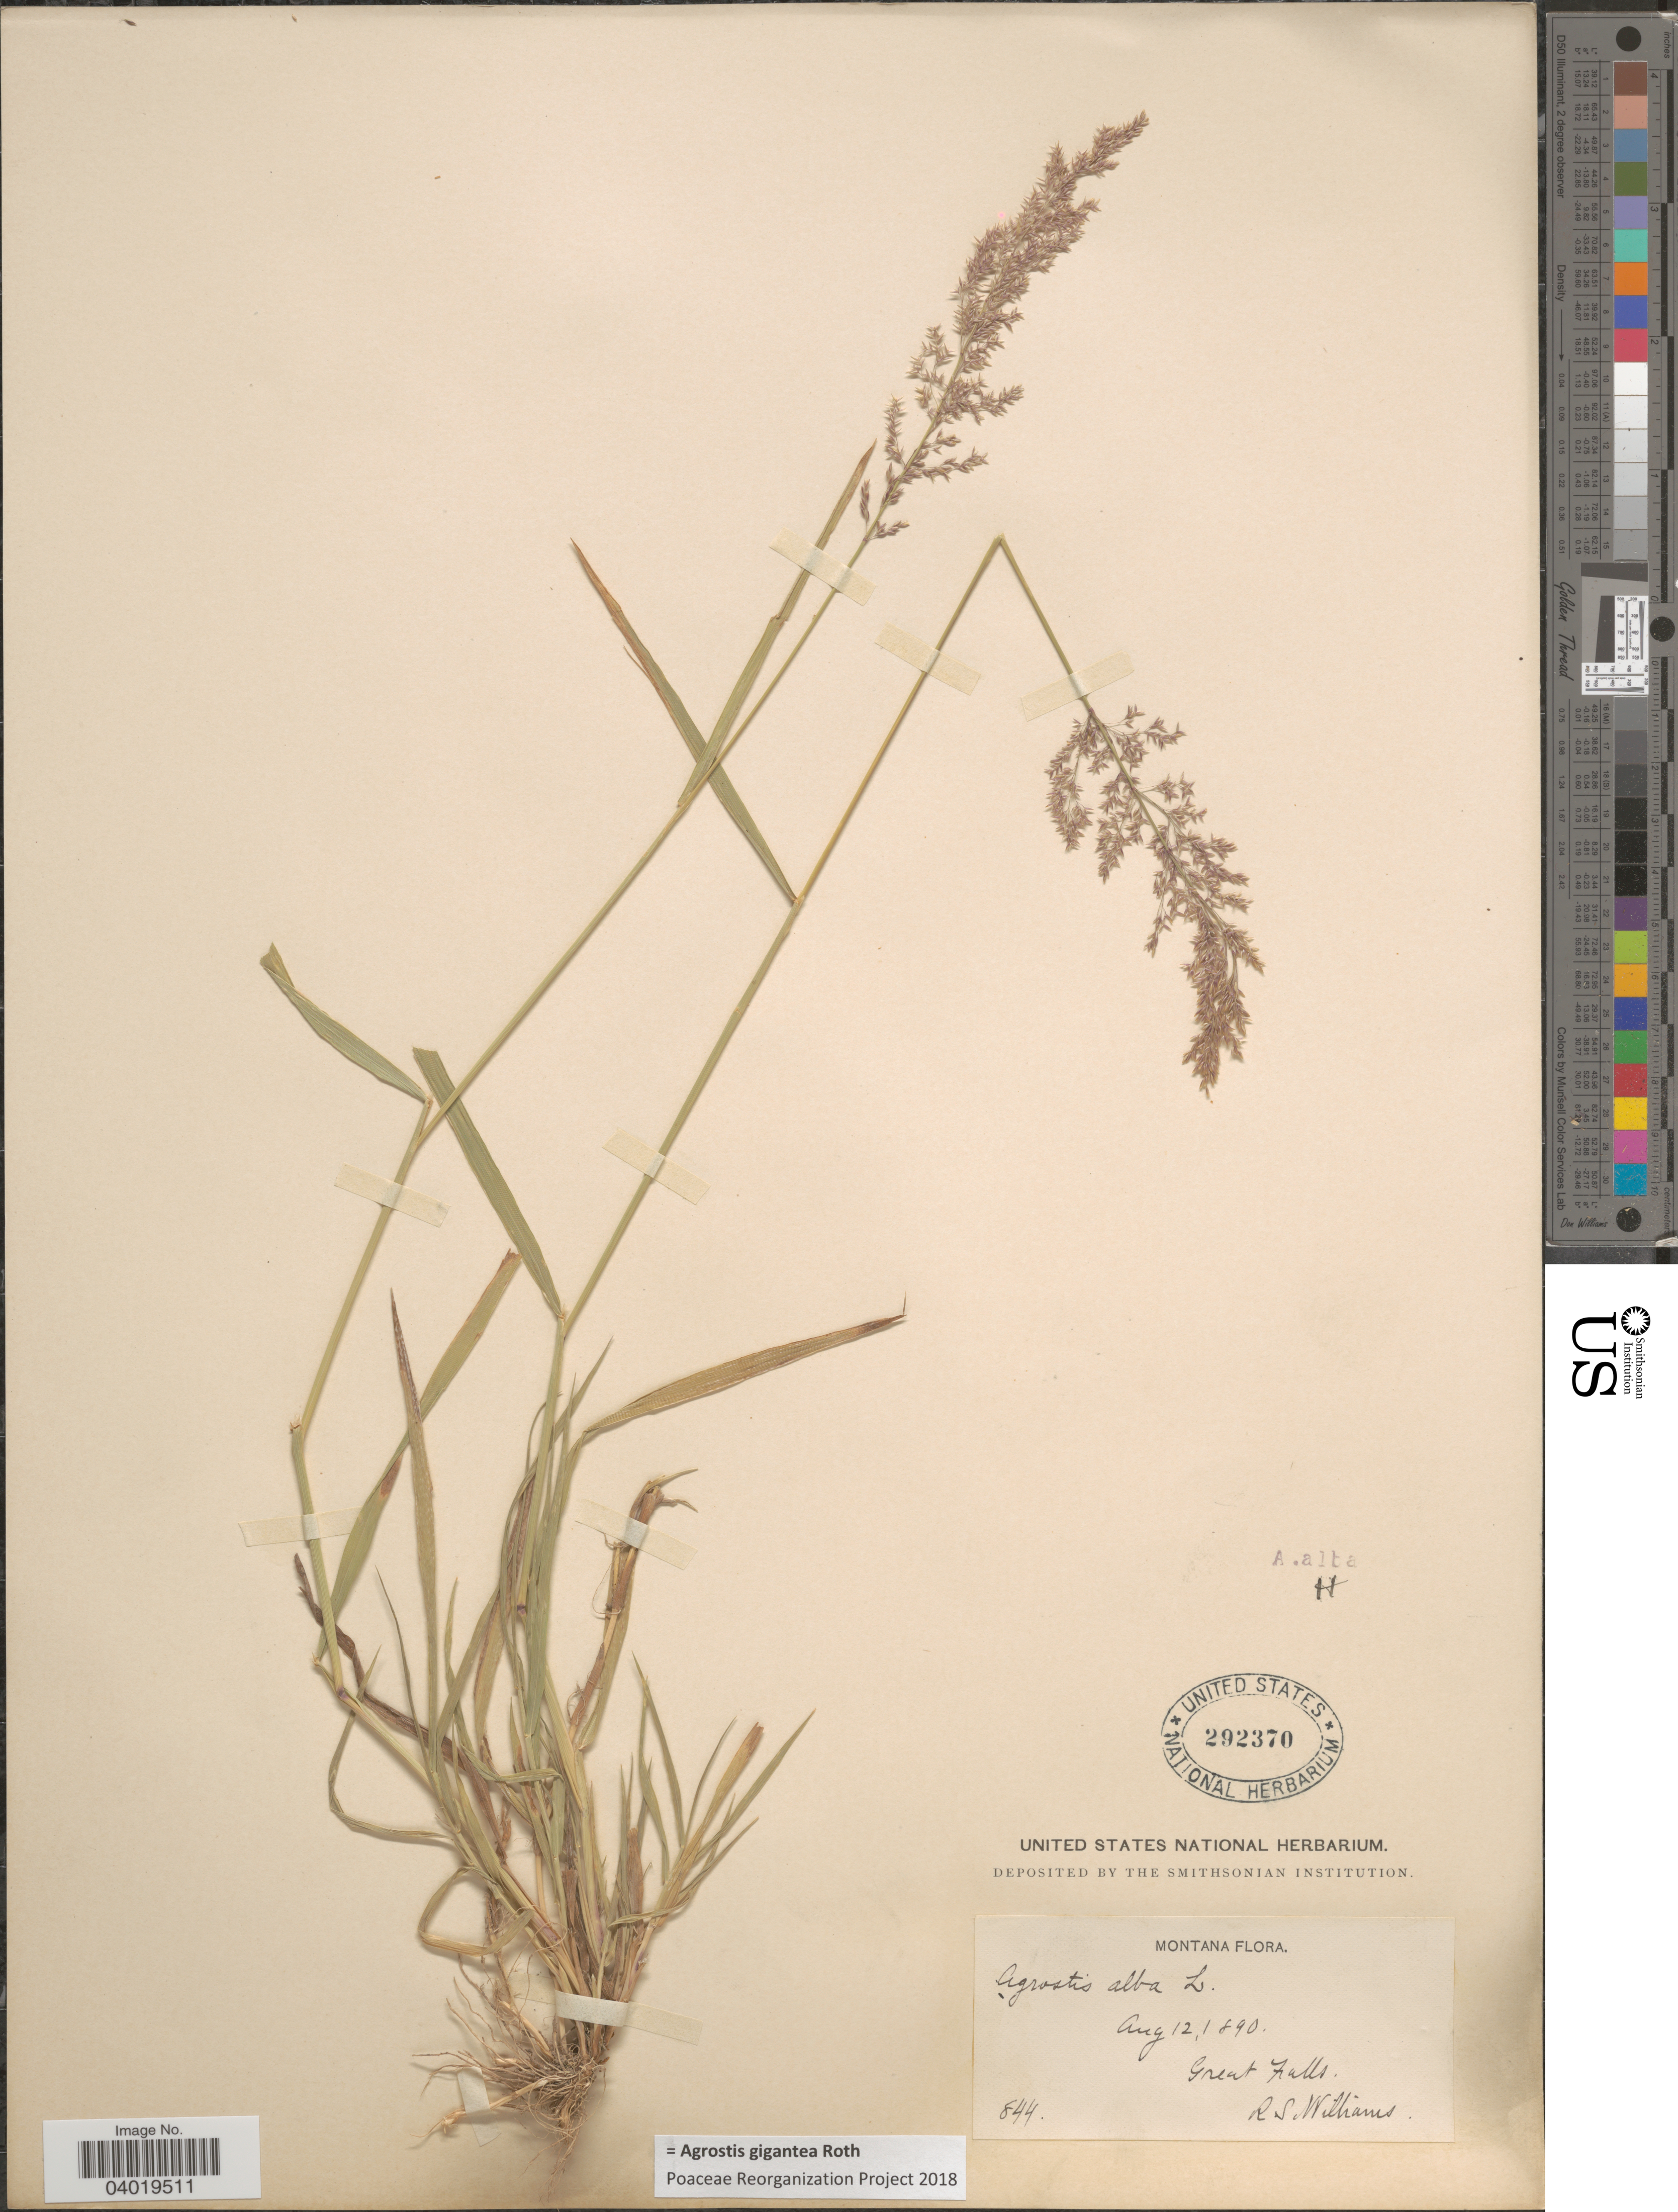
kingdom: Plantae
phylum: Tracheophyta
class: Liliopsida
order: Poales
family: Poaceae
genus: Agrostis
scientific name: Agrostis gigantea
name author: Roth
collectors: R. S. Williams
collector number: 844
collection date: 1890-08-12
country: United States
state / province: Montana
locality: Great Falls.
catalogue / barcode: US 292370